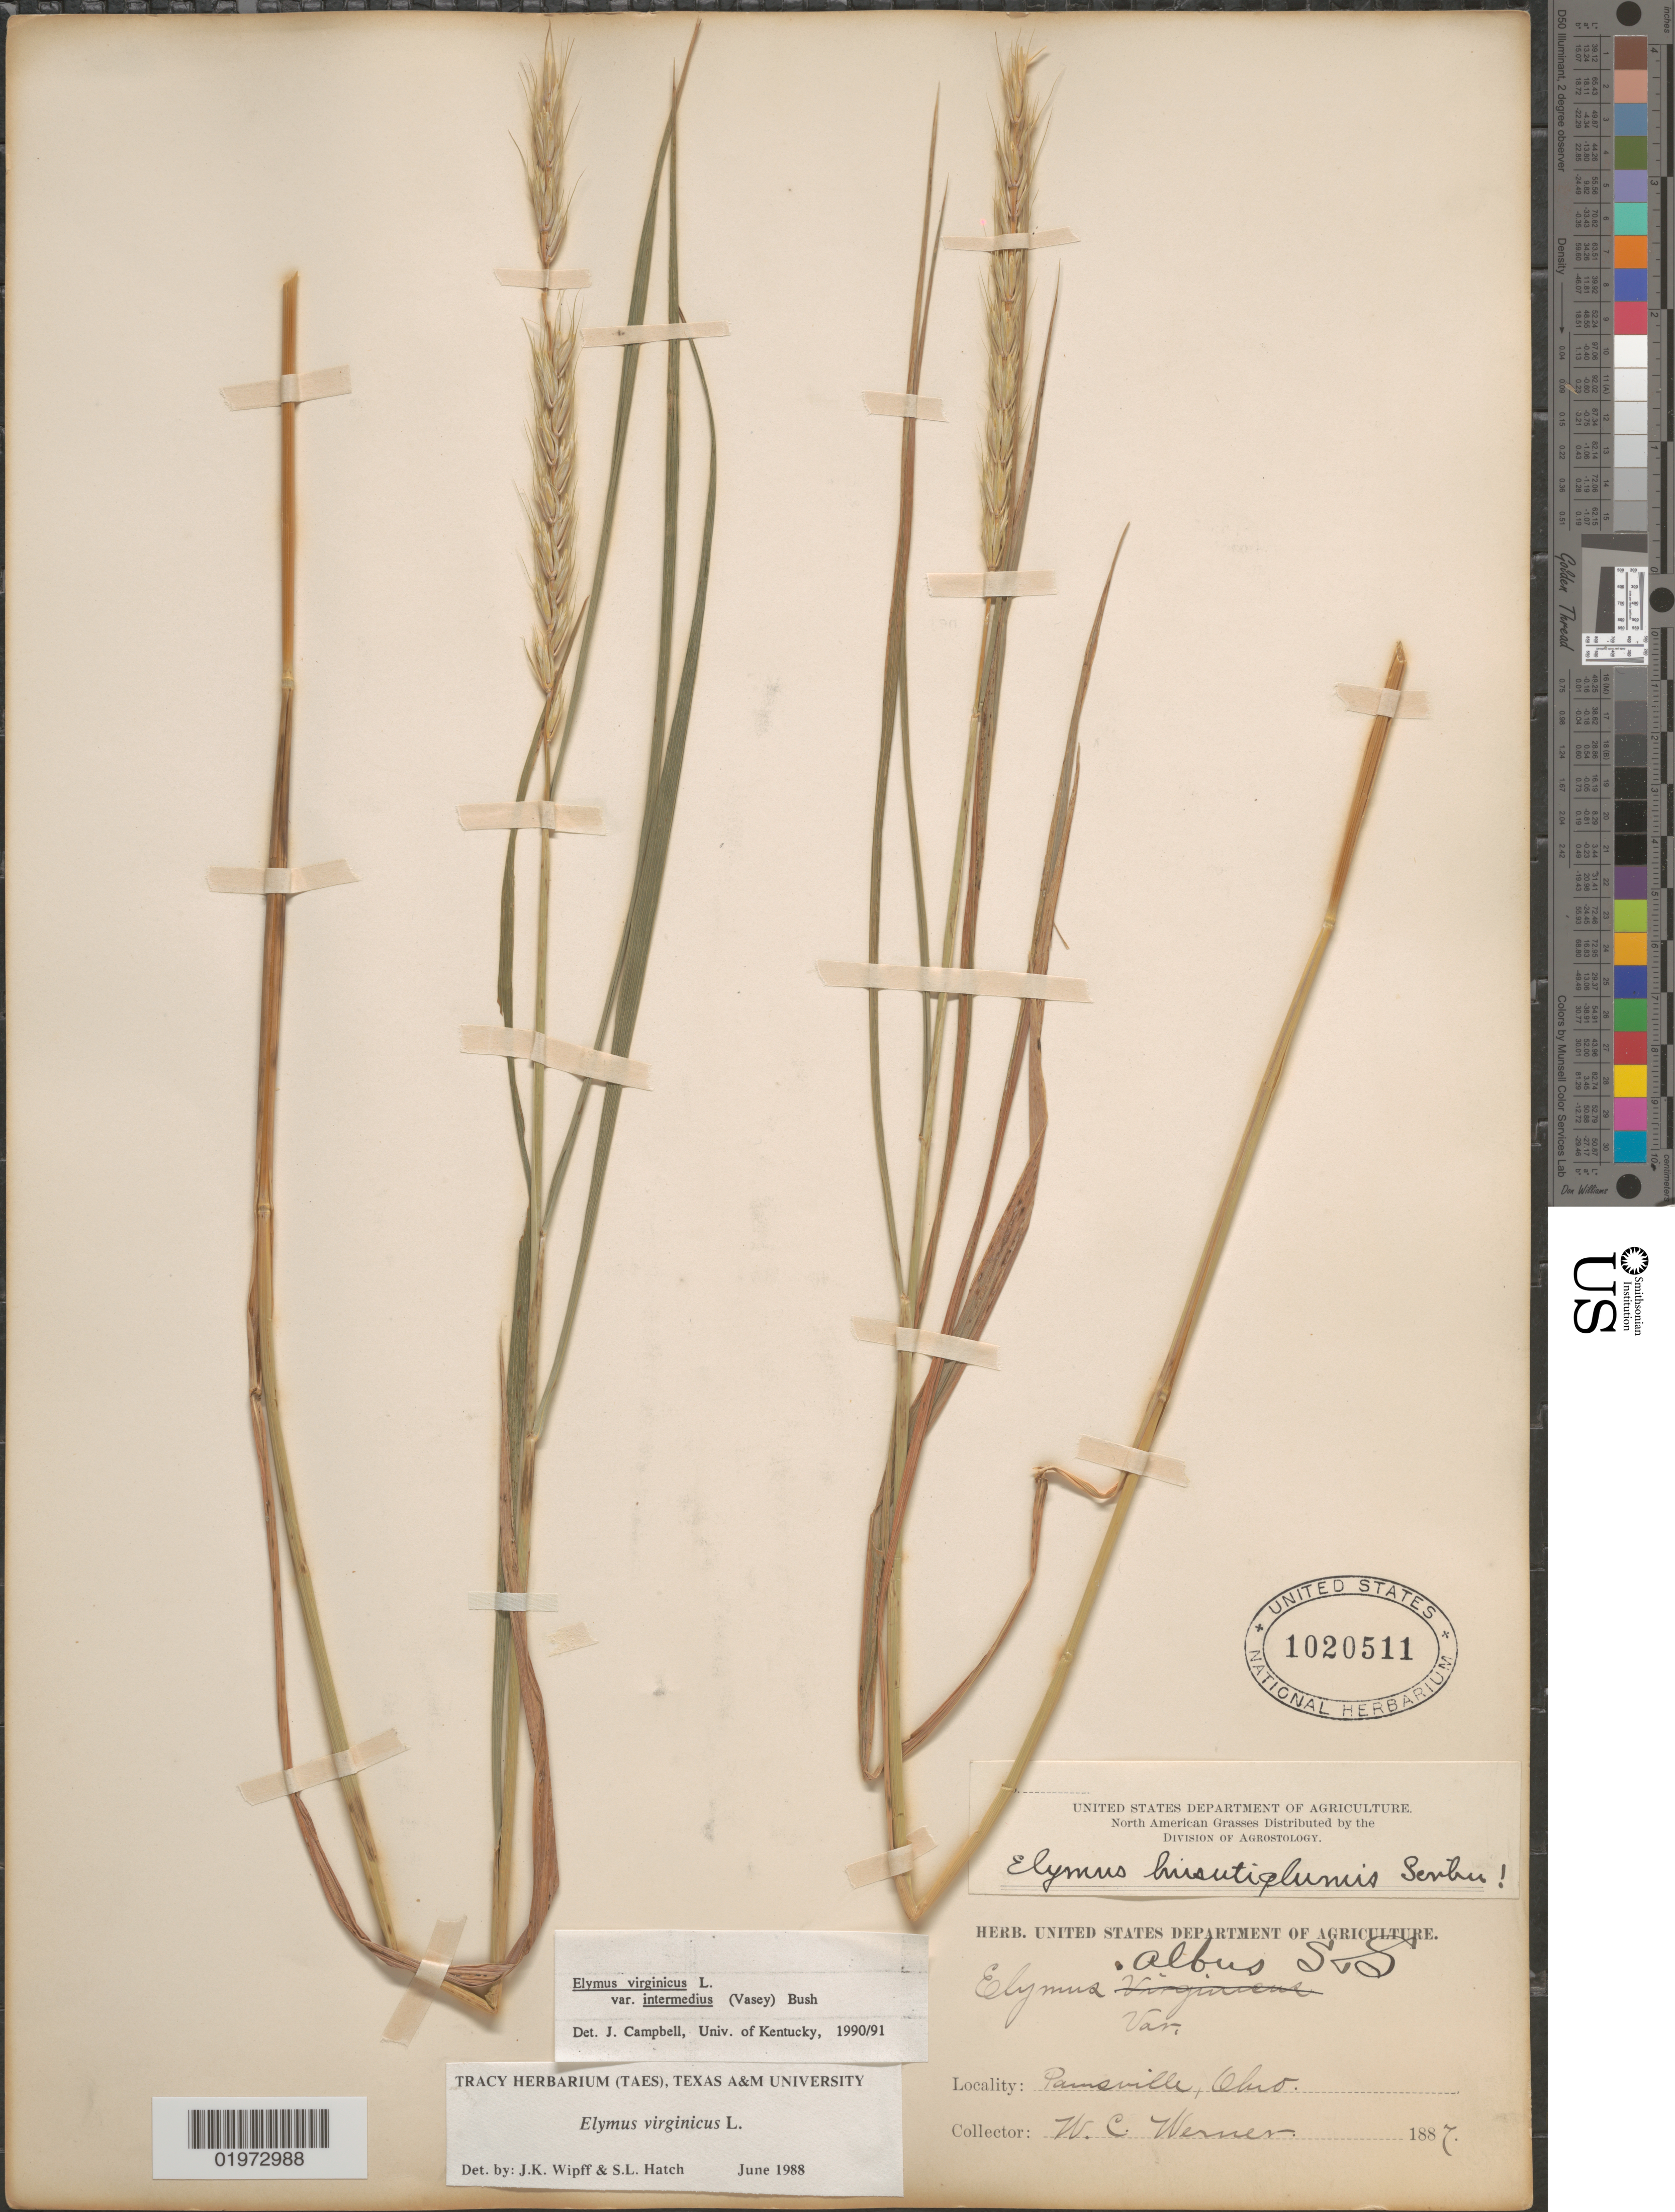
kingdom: Plantae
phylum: Tracheophyta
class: Liliopsida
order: Poales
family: Poaceae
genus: Elymus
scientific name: Elymus virginicus var. intermedius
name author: L.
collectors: W. Werner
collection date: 1887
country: United States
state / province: Ohio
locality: Painsville.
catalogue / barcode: US 1020511